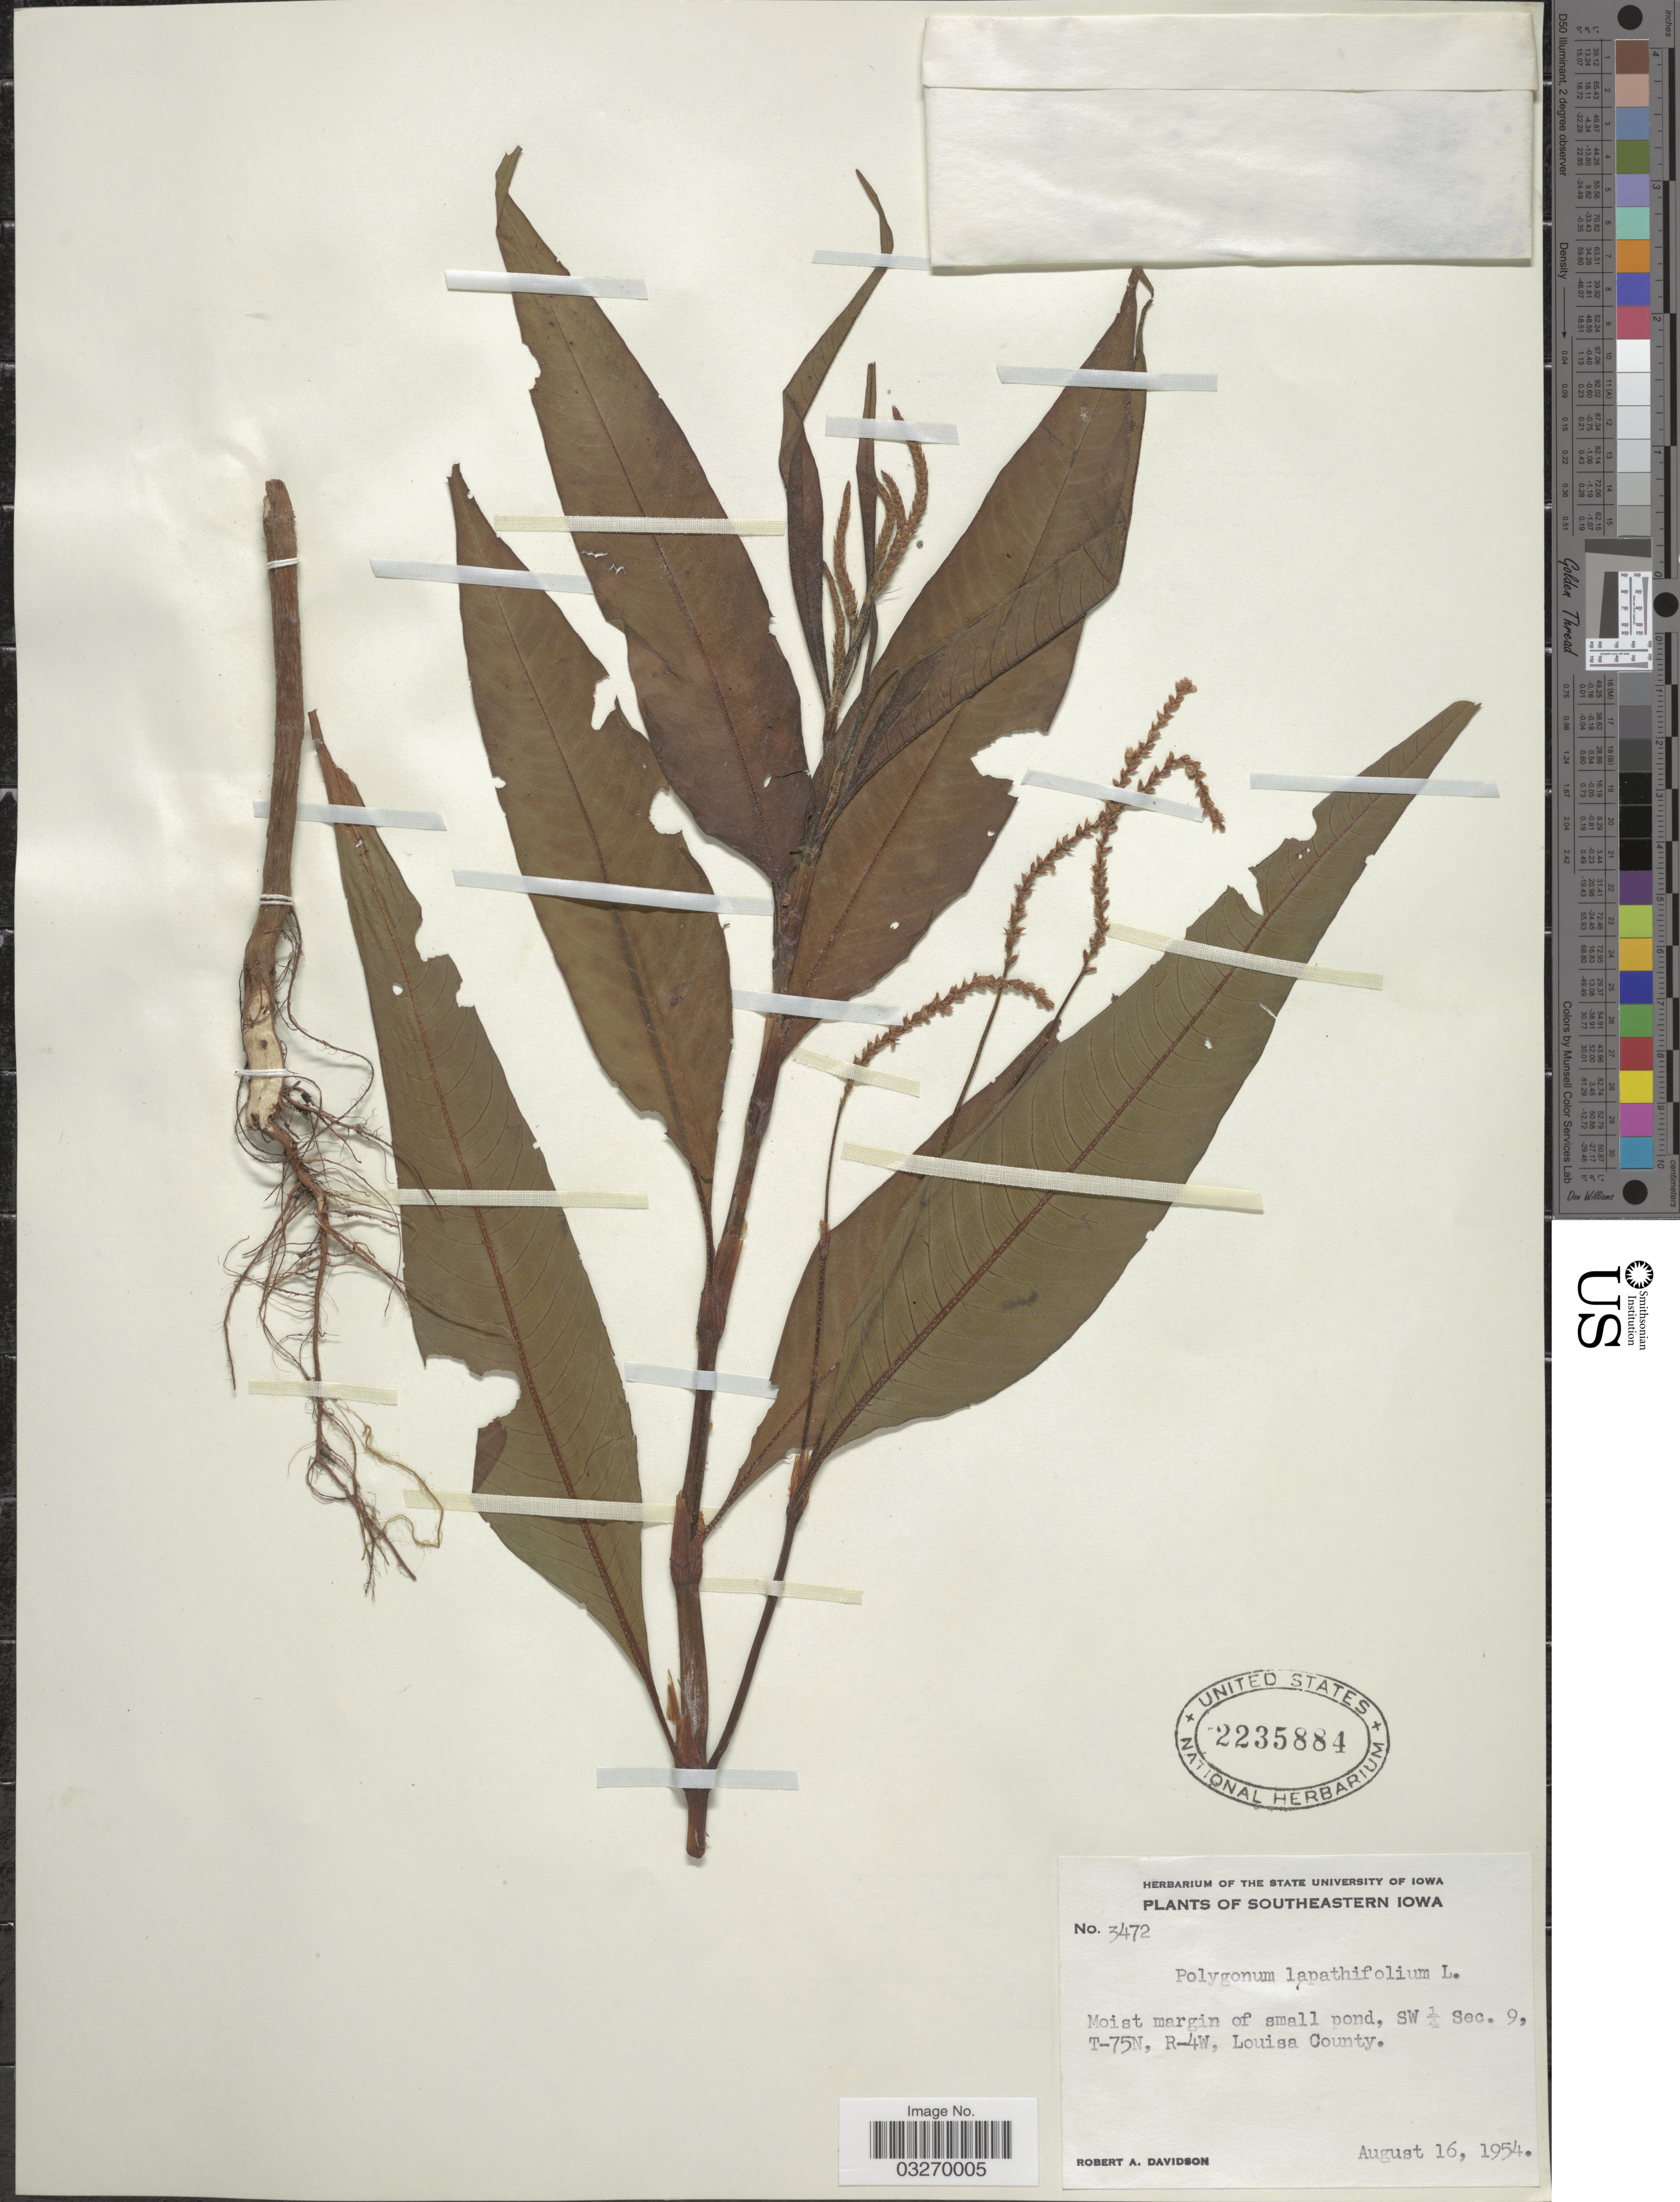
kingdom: Plantae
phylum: Tracheophyta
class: Magnoliopsida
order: Caryophyllales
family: Polygonaceae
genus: Persicaria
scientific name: Persicaria lapathifolia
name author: (L.) Delarbre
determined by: Atha, D. E.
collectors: R. A. Davidson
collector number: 3472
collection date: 1954-08-16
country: United States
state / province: Iowa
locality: Southeastern Iowa. Moist margin of small pond, SW ¼ Sec. 9, T-75N, R-4W, Louisa County.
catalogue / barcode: US 2235884